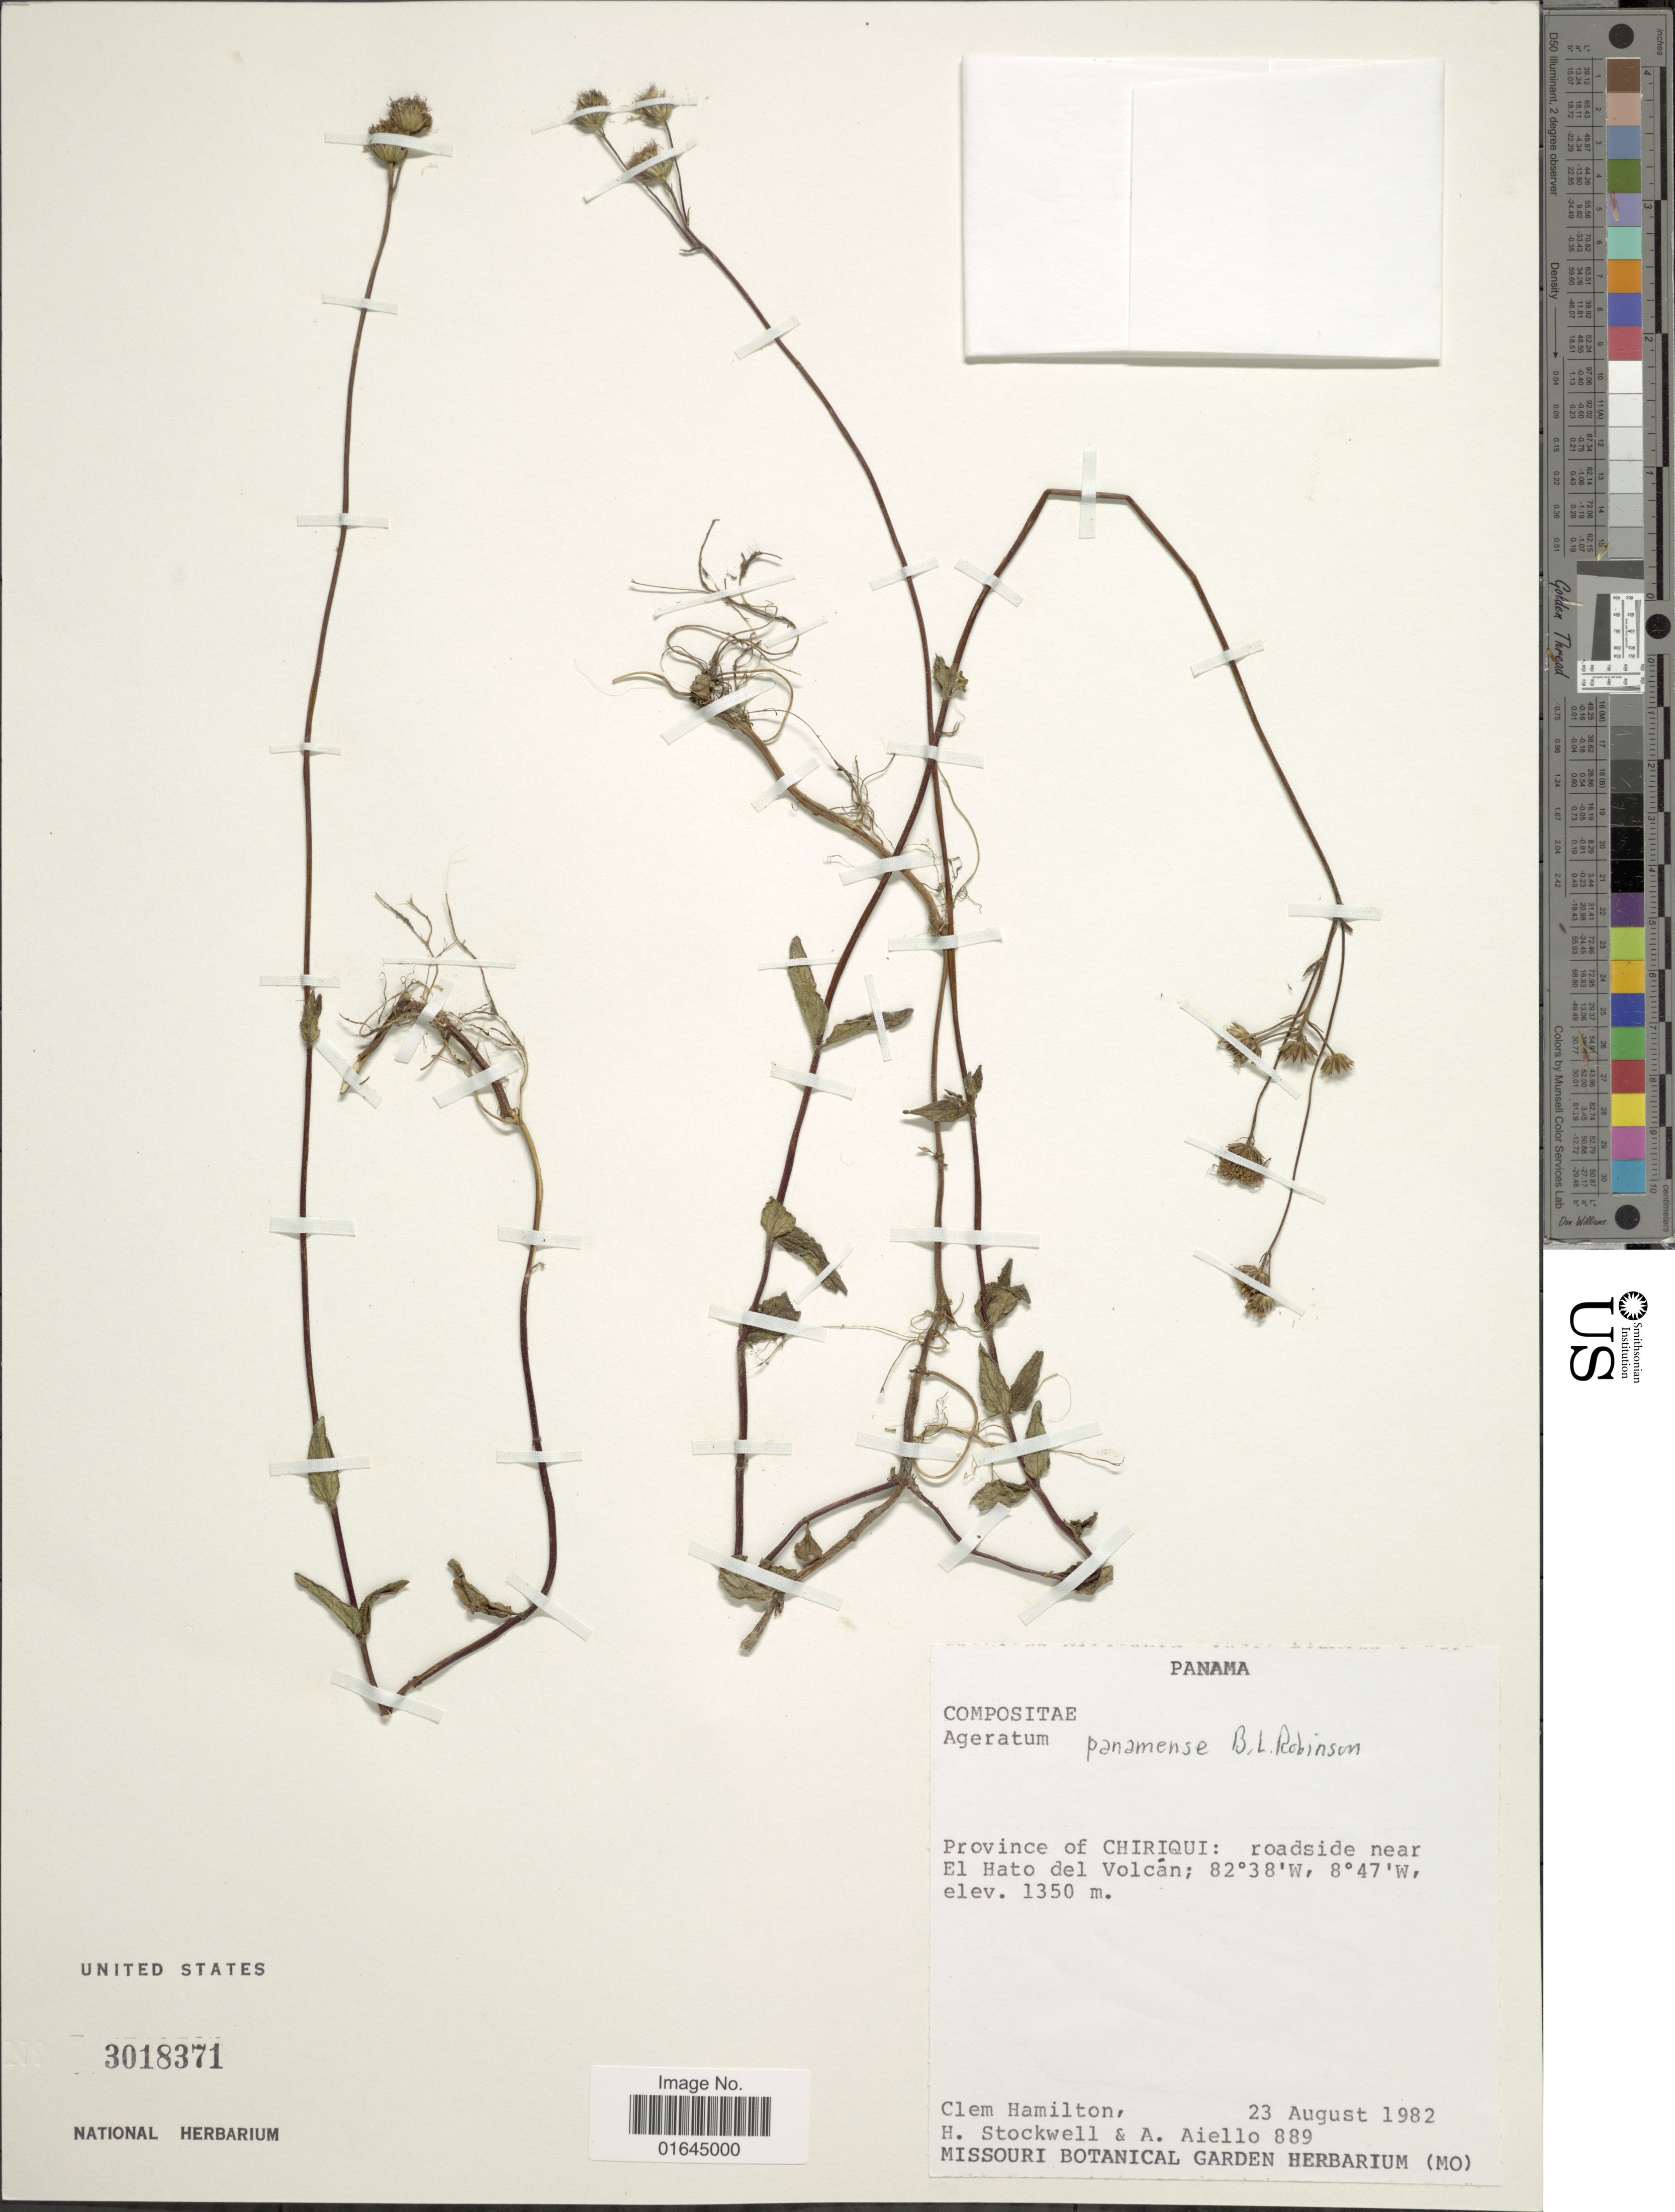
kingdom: Plantae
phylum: Tracheophyta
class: Magnoliopsida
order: Asterales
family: Asteraceae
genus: Ageratum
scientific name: Ageratum panamense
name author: B.L. Rob.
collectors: C. Hamilton, H. Stockwell & A. Aiello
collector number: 889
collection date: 1982-08-23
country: Panama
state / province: Chiriqui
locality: Roadside near El Hato del Volcán.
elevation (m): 1350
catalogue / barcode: US 3018371